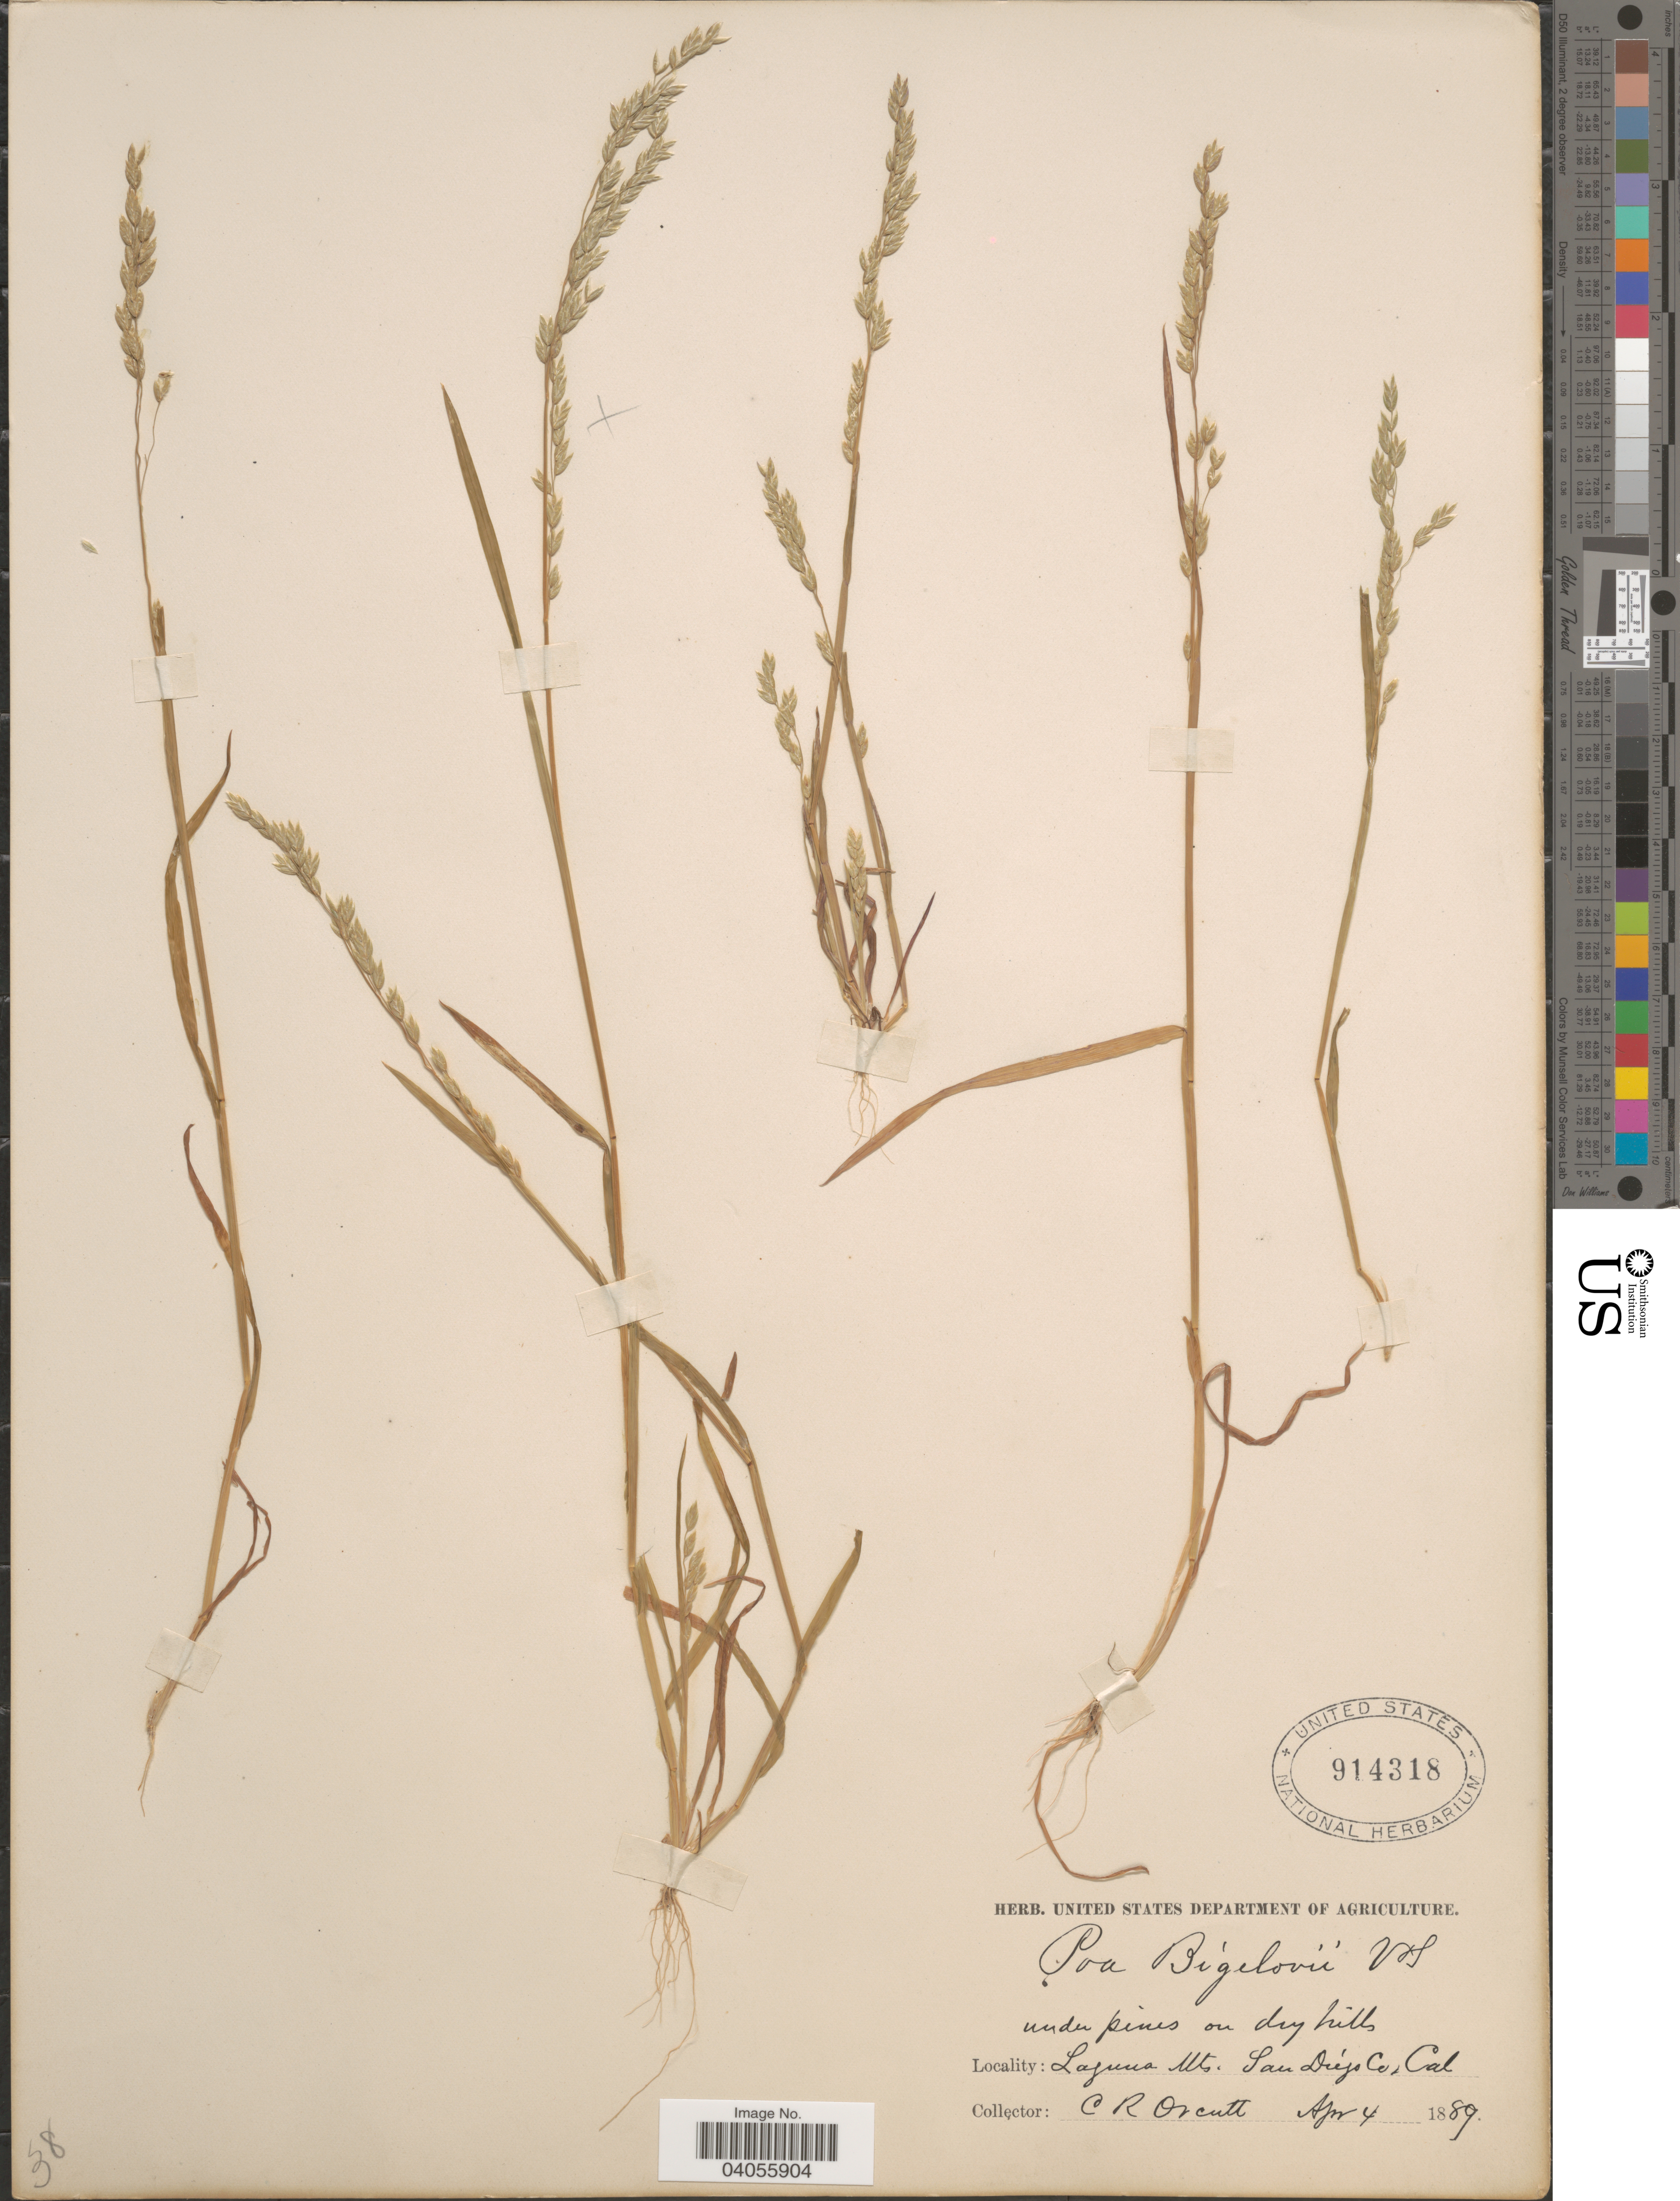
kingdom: Plantae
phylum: Tracheophyta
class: Liliopsida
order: Poales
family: Poaceae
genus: Poa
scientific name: Poa bigelovii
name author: Vasey & Scribn.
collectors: C. R. Orcutt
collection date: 1889-04-04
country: United States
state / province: California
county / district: San Diego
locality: Under pines on dry hills. Laguna Mts. San Diego Co.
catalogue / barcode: US 914318